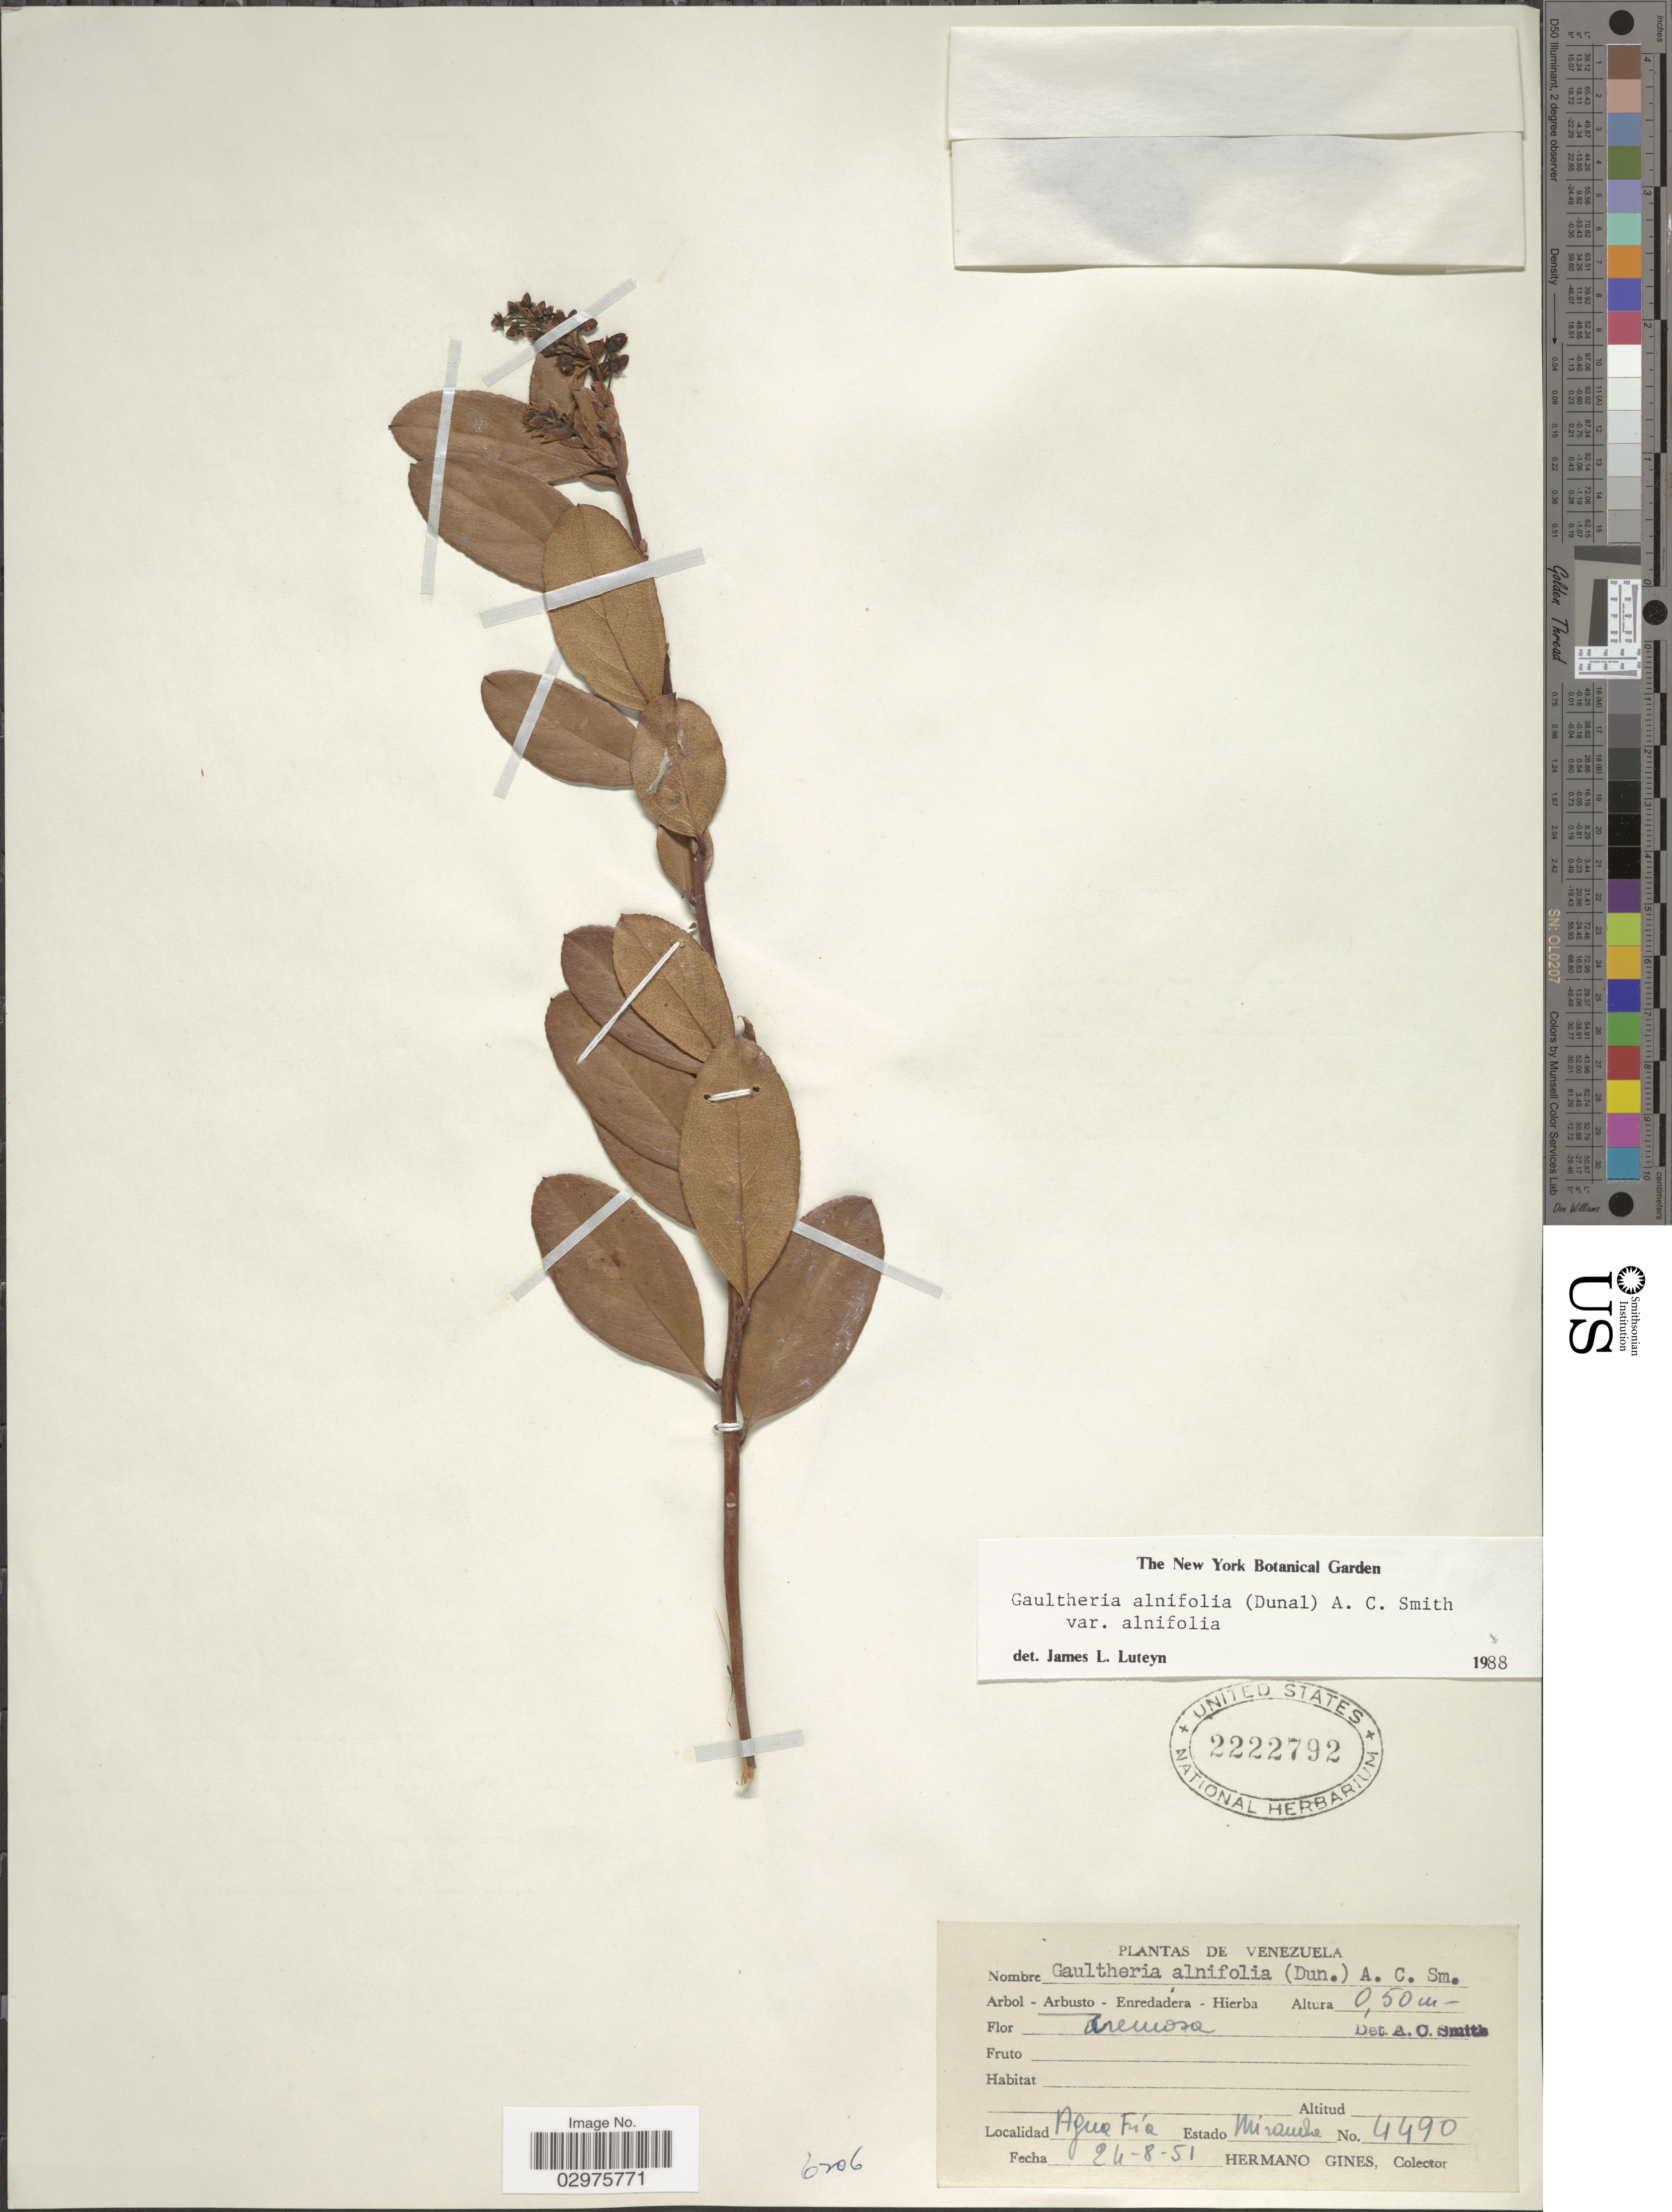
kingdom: Plantae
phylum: Tracheophyta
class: Magnoliopsida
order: Ericales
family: Ericaceae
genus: Gaultheria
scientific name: Gaultheria alnifolia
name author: (Dunal) A.C. Sm.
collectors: Bro. Gines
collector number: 4490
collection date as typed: Transcribed d/m/y: 24/8/51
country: Venezuela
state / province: Miranda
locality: Agua Fría.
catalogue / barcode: US 2222792